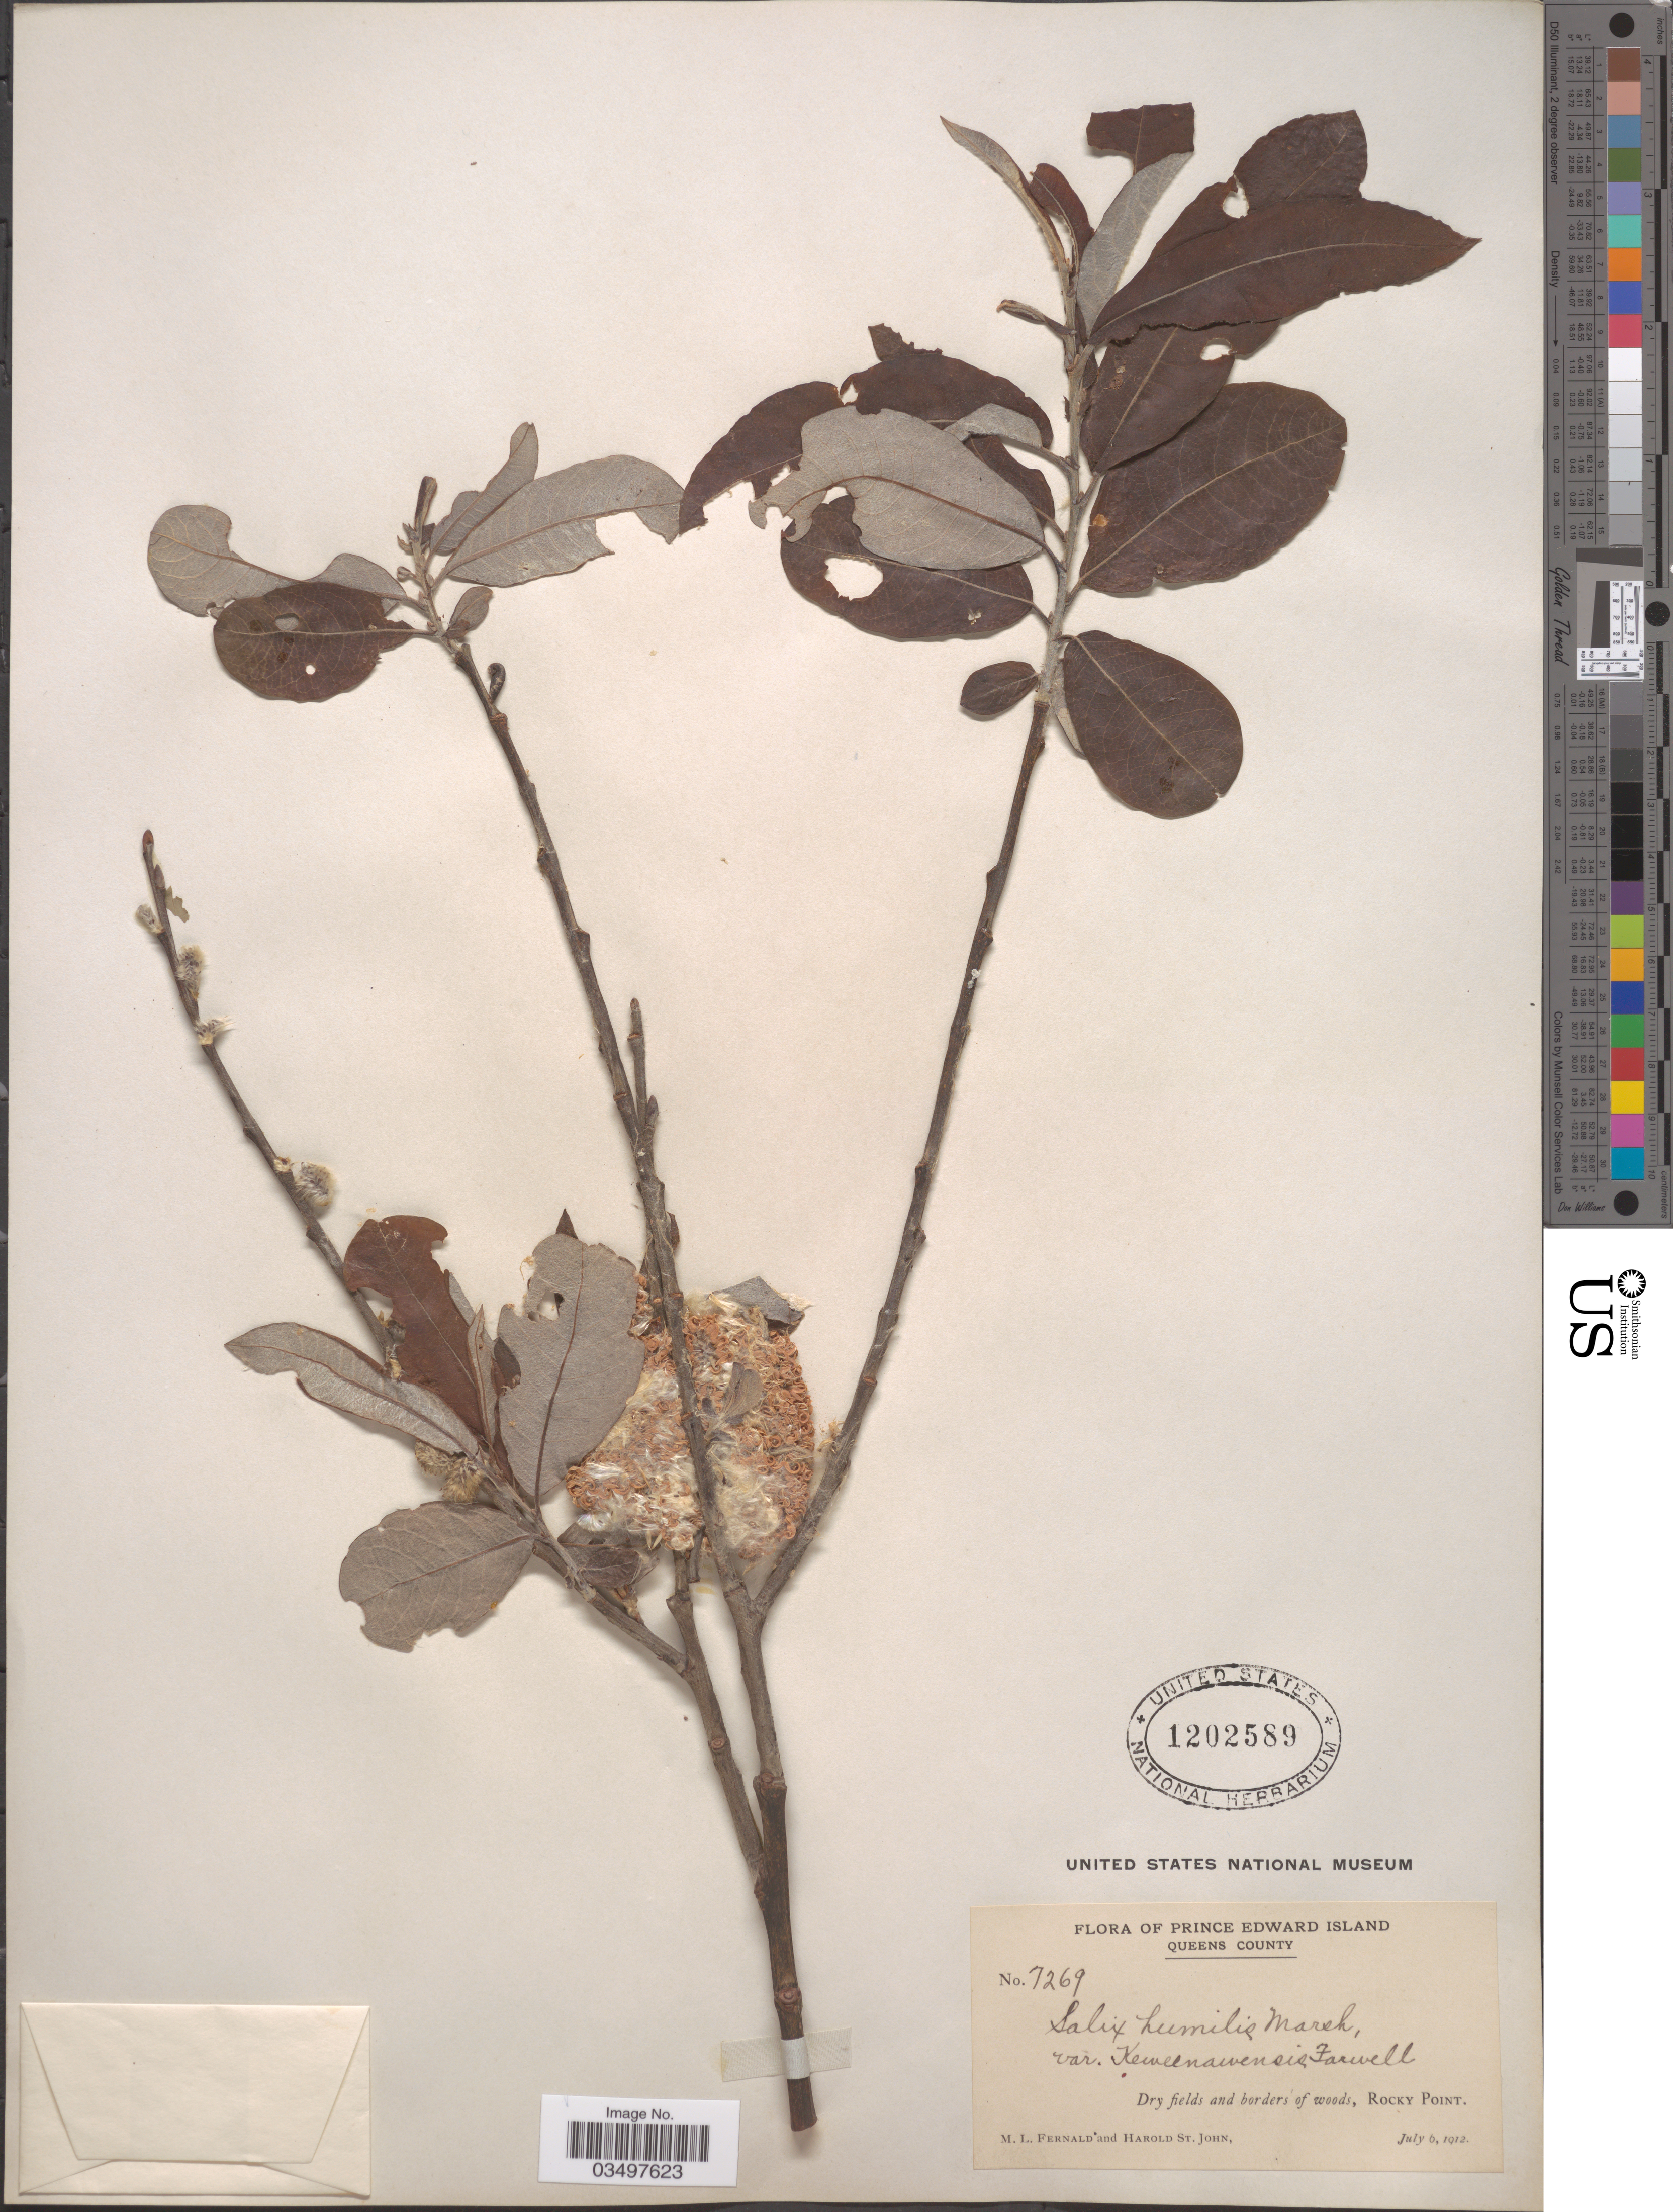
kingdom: Plantae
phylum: Tracheophyta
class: Magnoliopsida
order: Malpighiales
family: Salicaceae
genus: Salix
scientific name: Salix humilis var. keweenawensis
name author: Farw.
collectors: M. L. Fernald & H. St. John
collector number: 7269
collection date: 1912-07-06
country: Canada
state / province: Prince Edward Island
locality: Queens County. Keweenawensis Farewell. Dry fields and borders of woods, Rocky Point.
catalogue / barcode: US 1202589